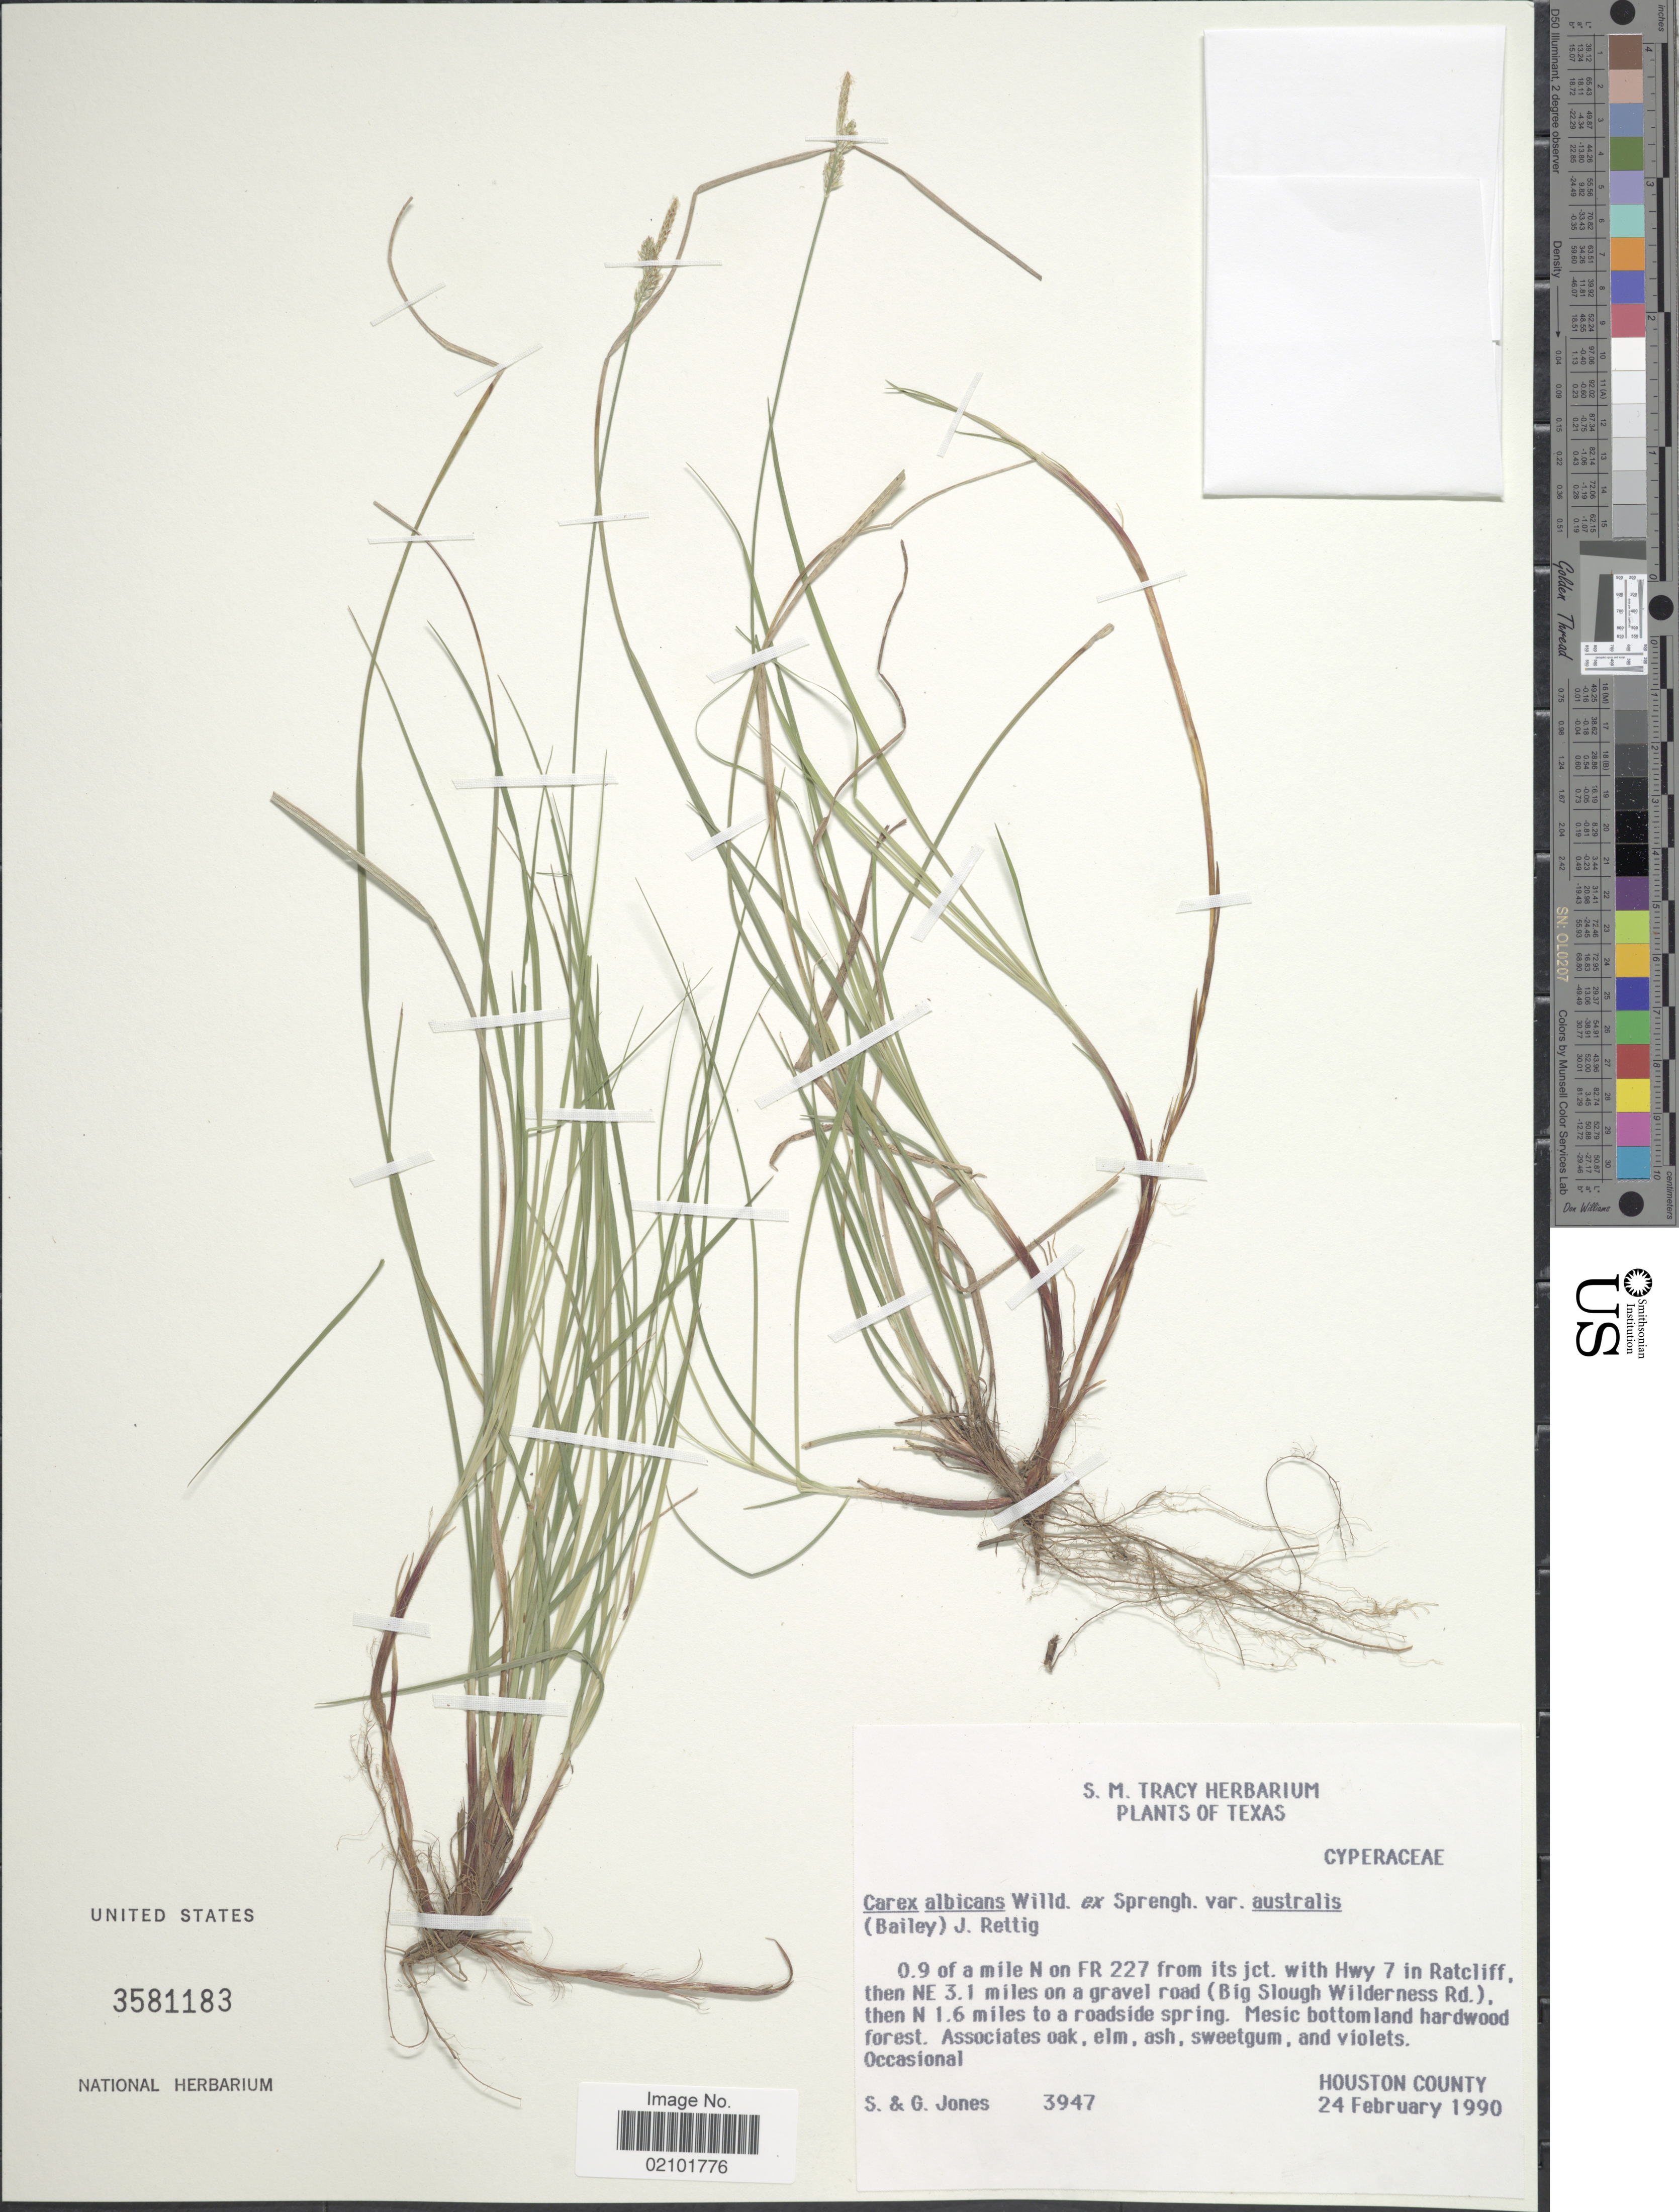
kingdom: Plantae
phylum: Tracheophyta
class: Liliopsida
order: Poales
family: Cyperaceae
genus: Carex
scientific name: Carex physorhyncha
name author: Liebm. ex Steud.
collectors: S. Jones & G. Jones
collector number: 3947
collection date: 1990-02-24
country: United States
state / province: Texas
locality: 0.9 of a mile N on FR 227 from its jct. with Hwy 7 in Ratcliff, then NE 3.1 miles on a gravel road (Big Slough Wilderness Rd.) then 1.6 miles to a roadside spring. Houston County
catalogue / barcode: US 3581183